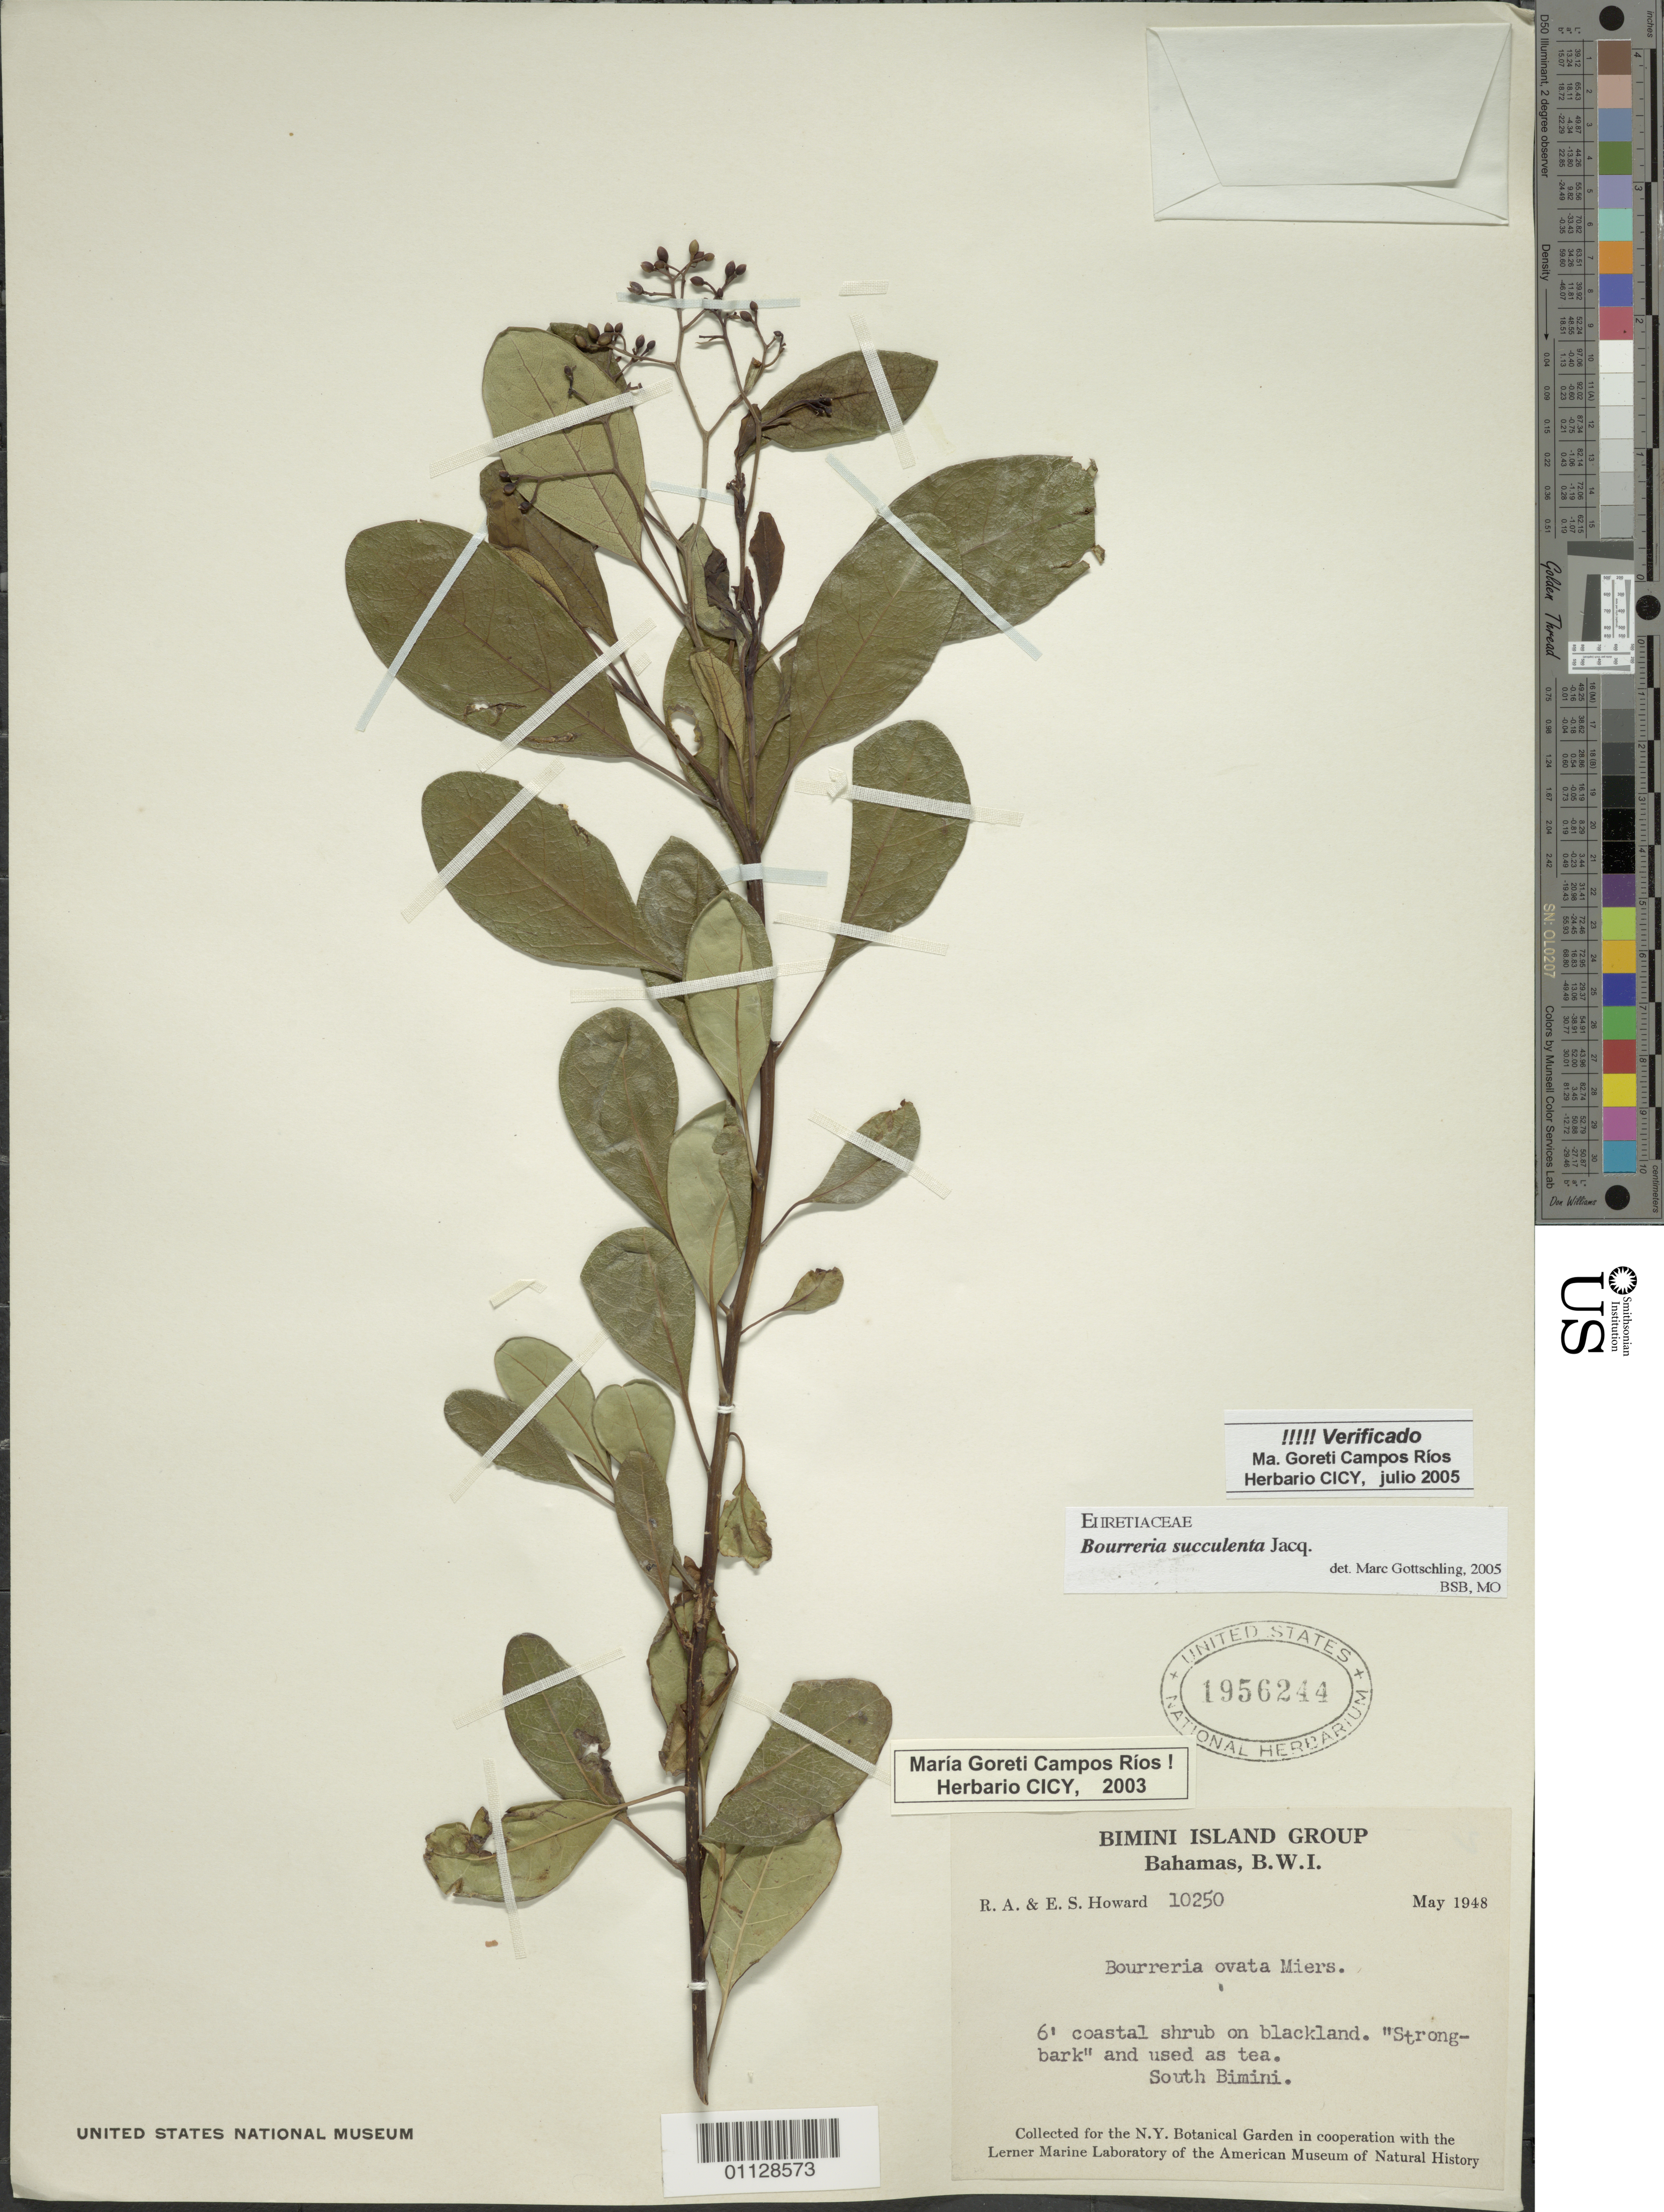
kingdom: Plantae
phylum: Tracheophyta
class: Magnoliopsida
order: Boraginales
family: Ehretiaceae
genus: Bourreria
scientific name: Bourreria succulenta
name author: Jacq.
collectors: R. A. Howard & E. S. Howard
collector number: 10250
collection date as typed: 01 May 1948 to 31 May 1948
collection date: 1948-05-01/1948-05-31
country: Bahamas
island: South Bimini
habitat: on blackland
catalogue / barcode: US 1956244